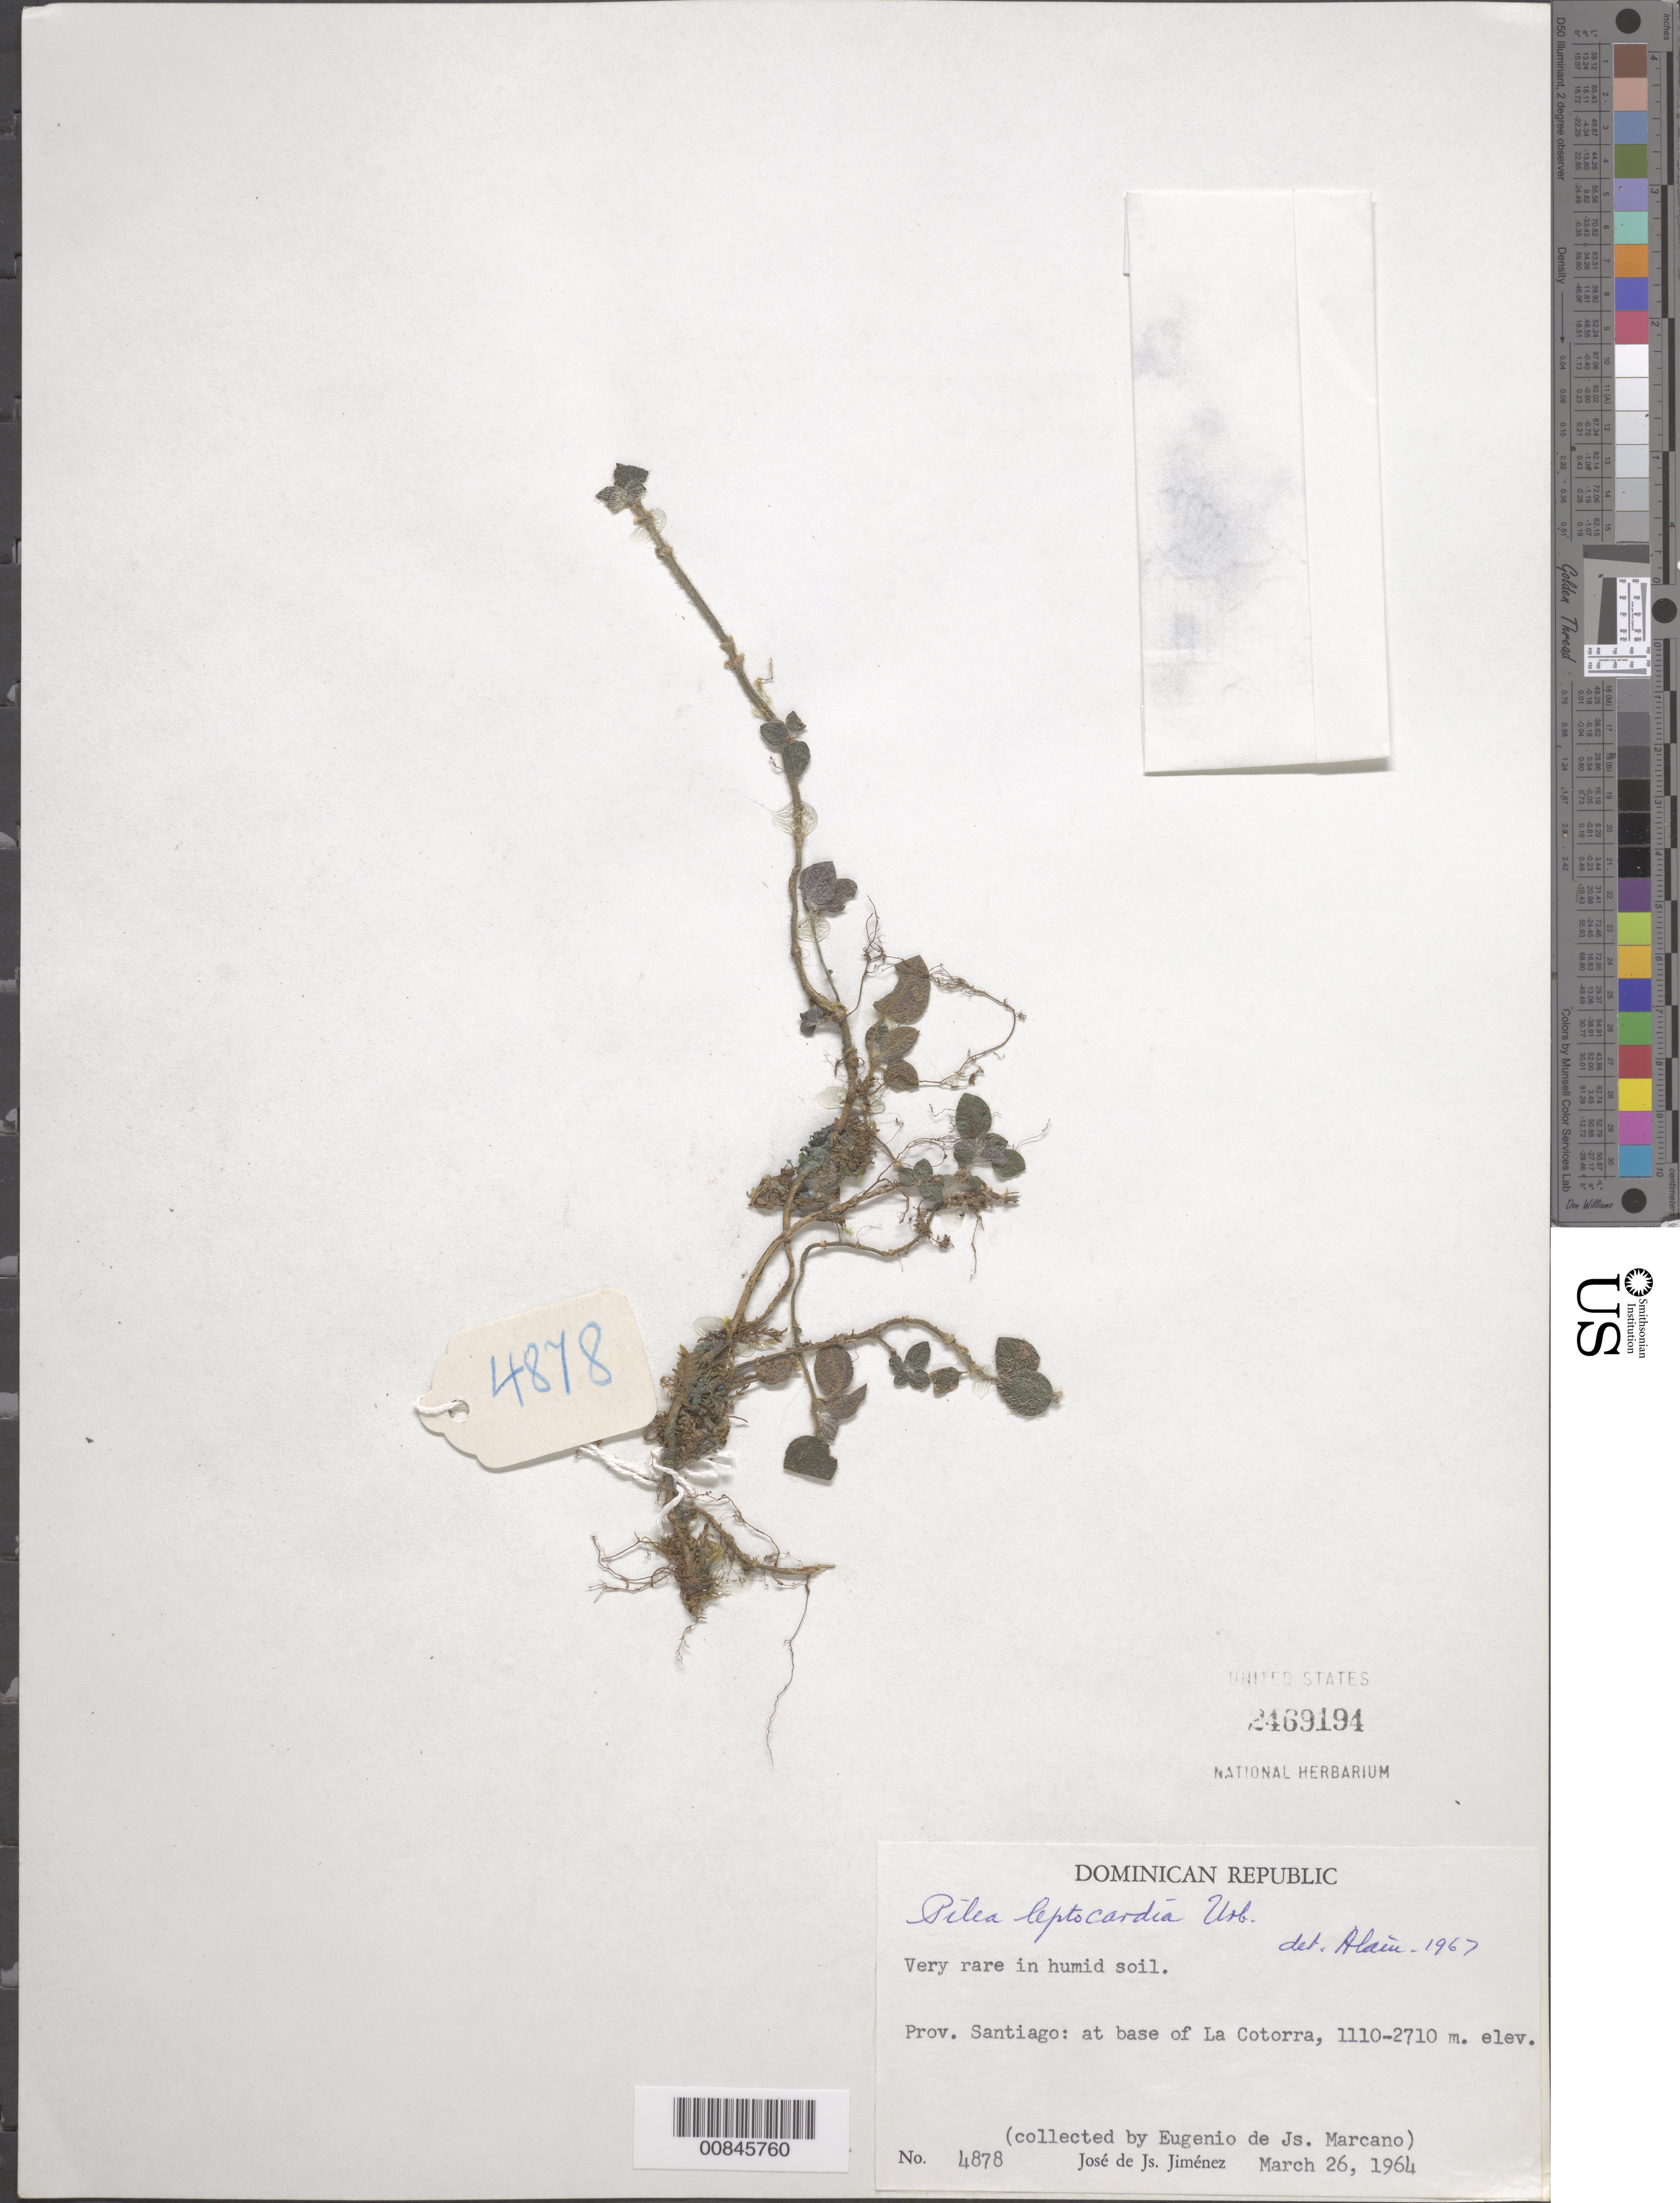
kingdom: Plantae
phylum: Tracheophyta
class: Magnoliopsida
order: Rosales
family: Urticaceae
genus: Pilea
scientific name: Pilea leptocardia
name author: Urb.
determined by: Liogier, Alain H.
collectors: J. J. Jiménez & E. J. Marcano F.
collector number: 4878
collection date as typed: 26 Mar 1964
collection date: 1964-03-26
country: Dominican Republic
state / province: Santiago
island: Hispaniola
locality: Base of La Cotorra.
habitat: In humid soil.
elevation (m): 1110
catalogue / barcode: US 2469194